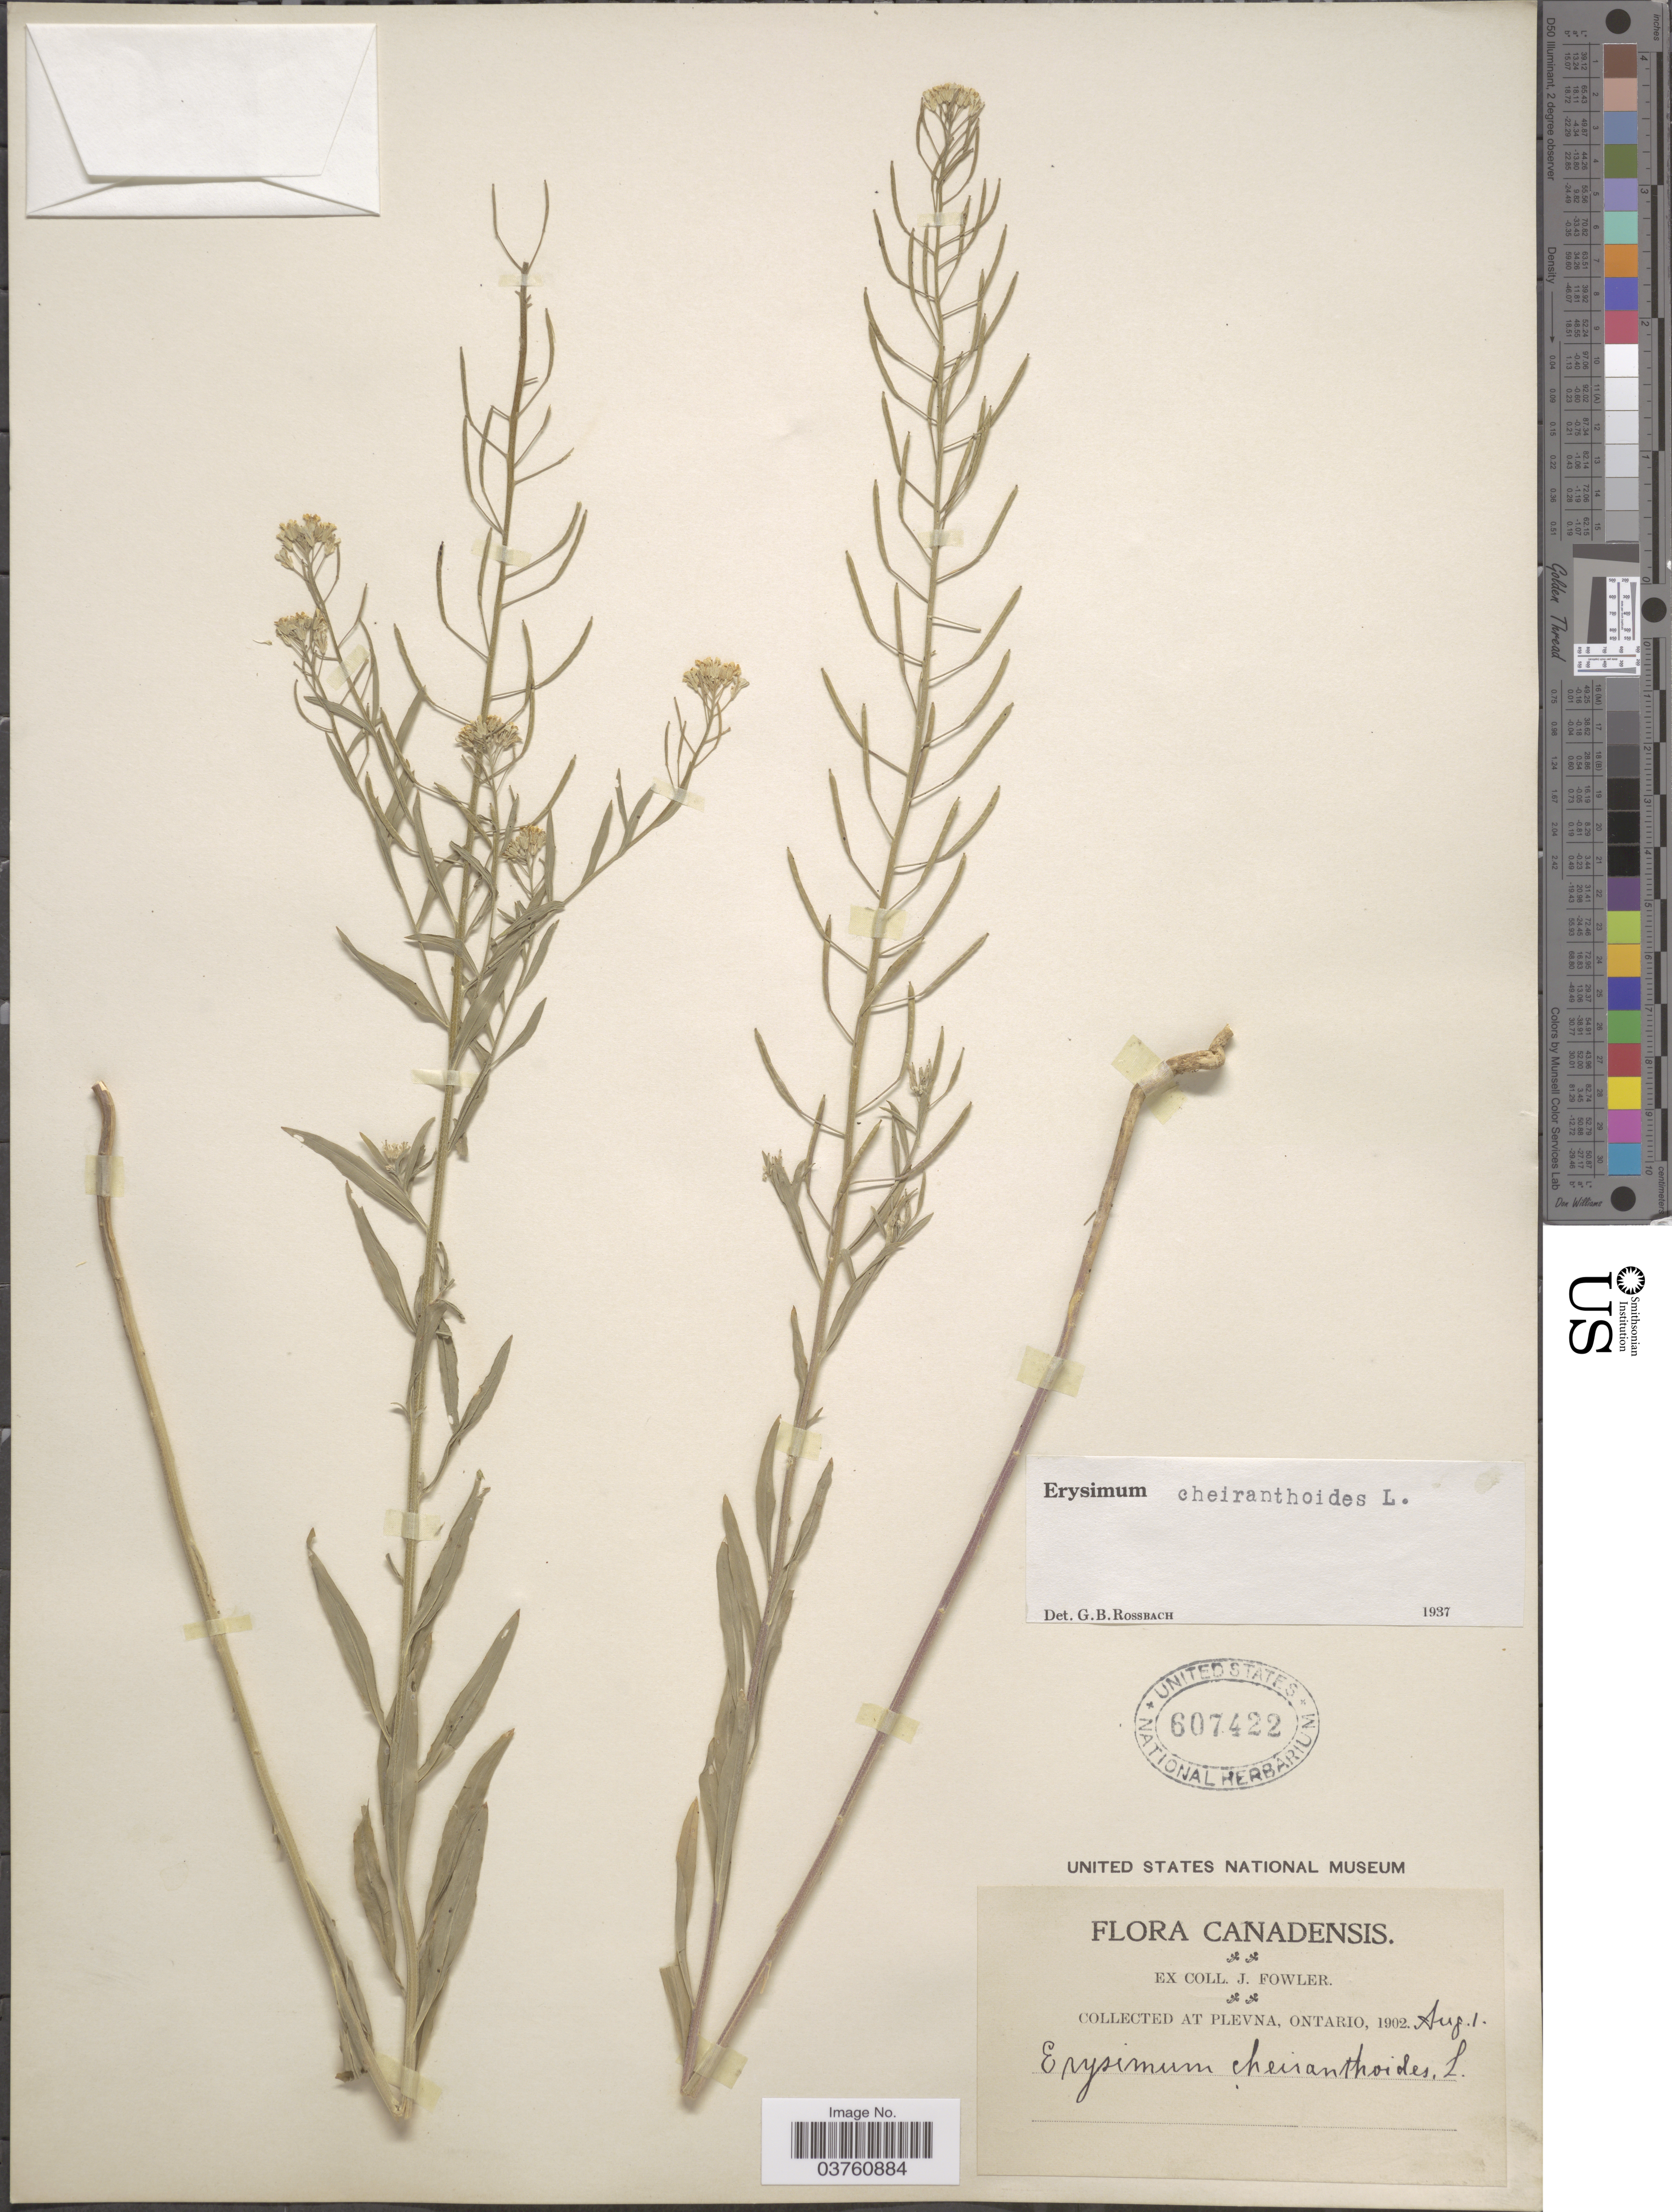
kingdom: Plantae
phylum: Tracheophyta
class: Magnoliopsida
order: Brassicales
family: Brassicaceae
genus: Erysimum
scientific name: Erysimum cheiranthoides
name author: L.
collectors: J. Fowler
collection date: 1902-08-01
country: Canada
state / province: Ontario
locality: Plevna.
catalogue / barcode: US 607422